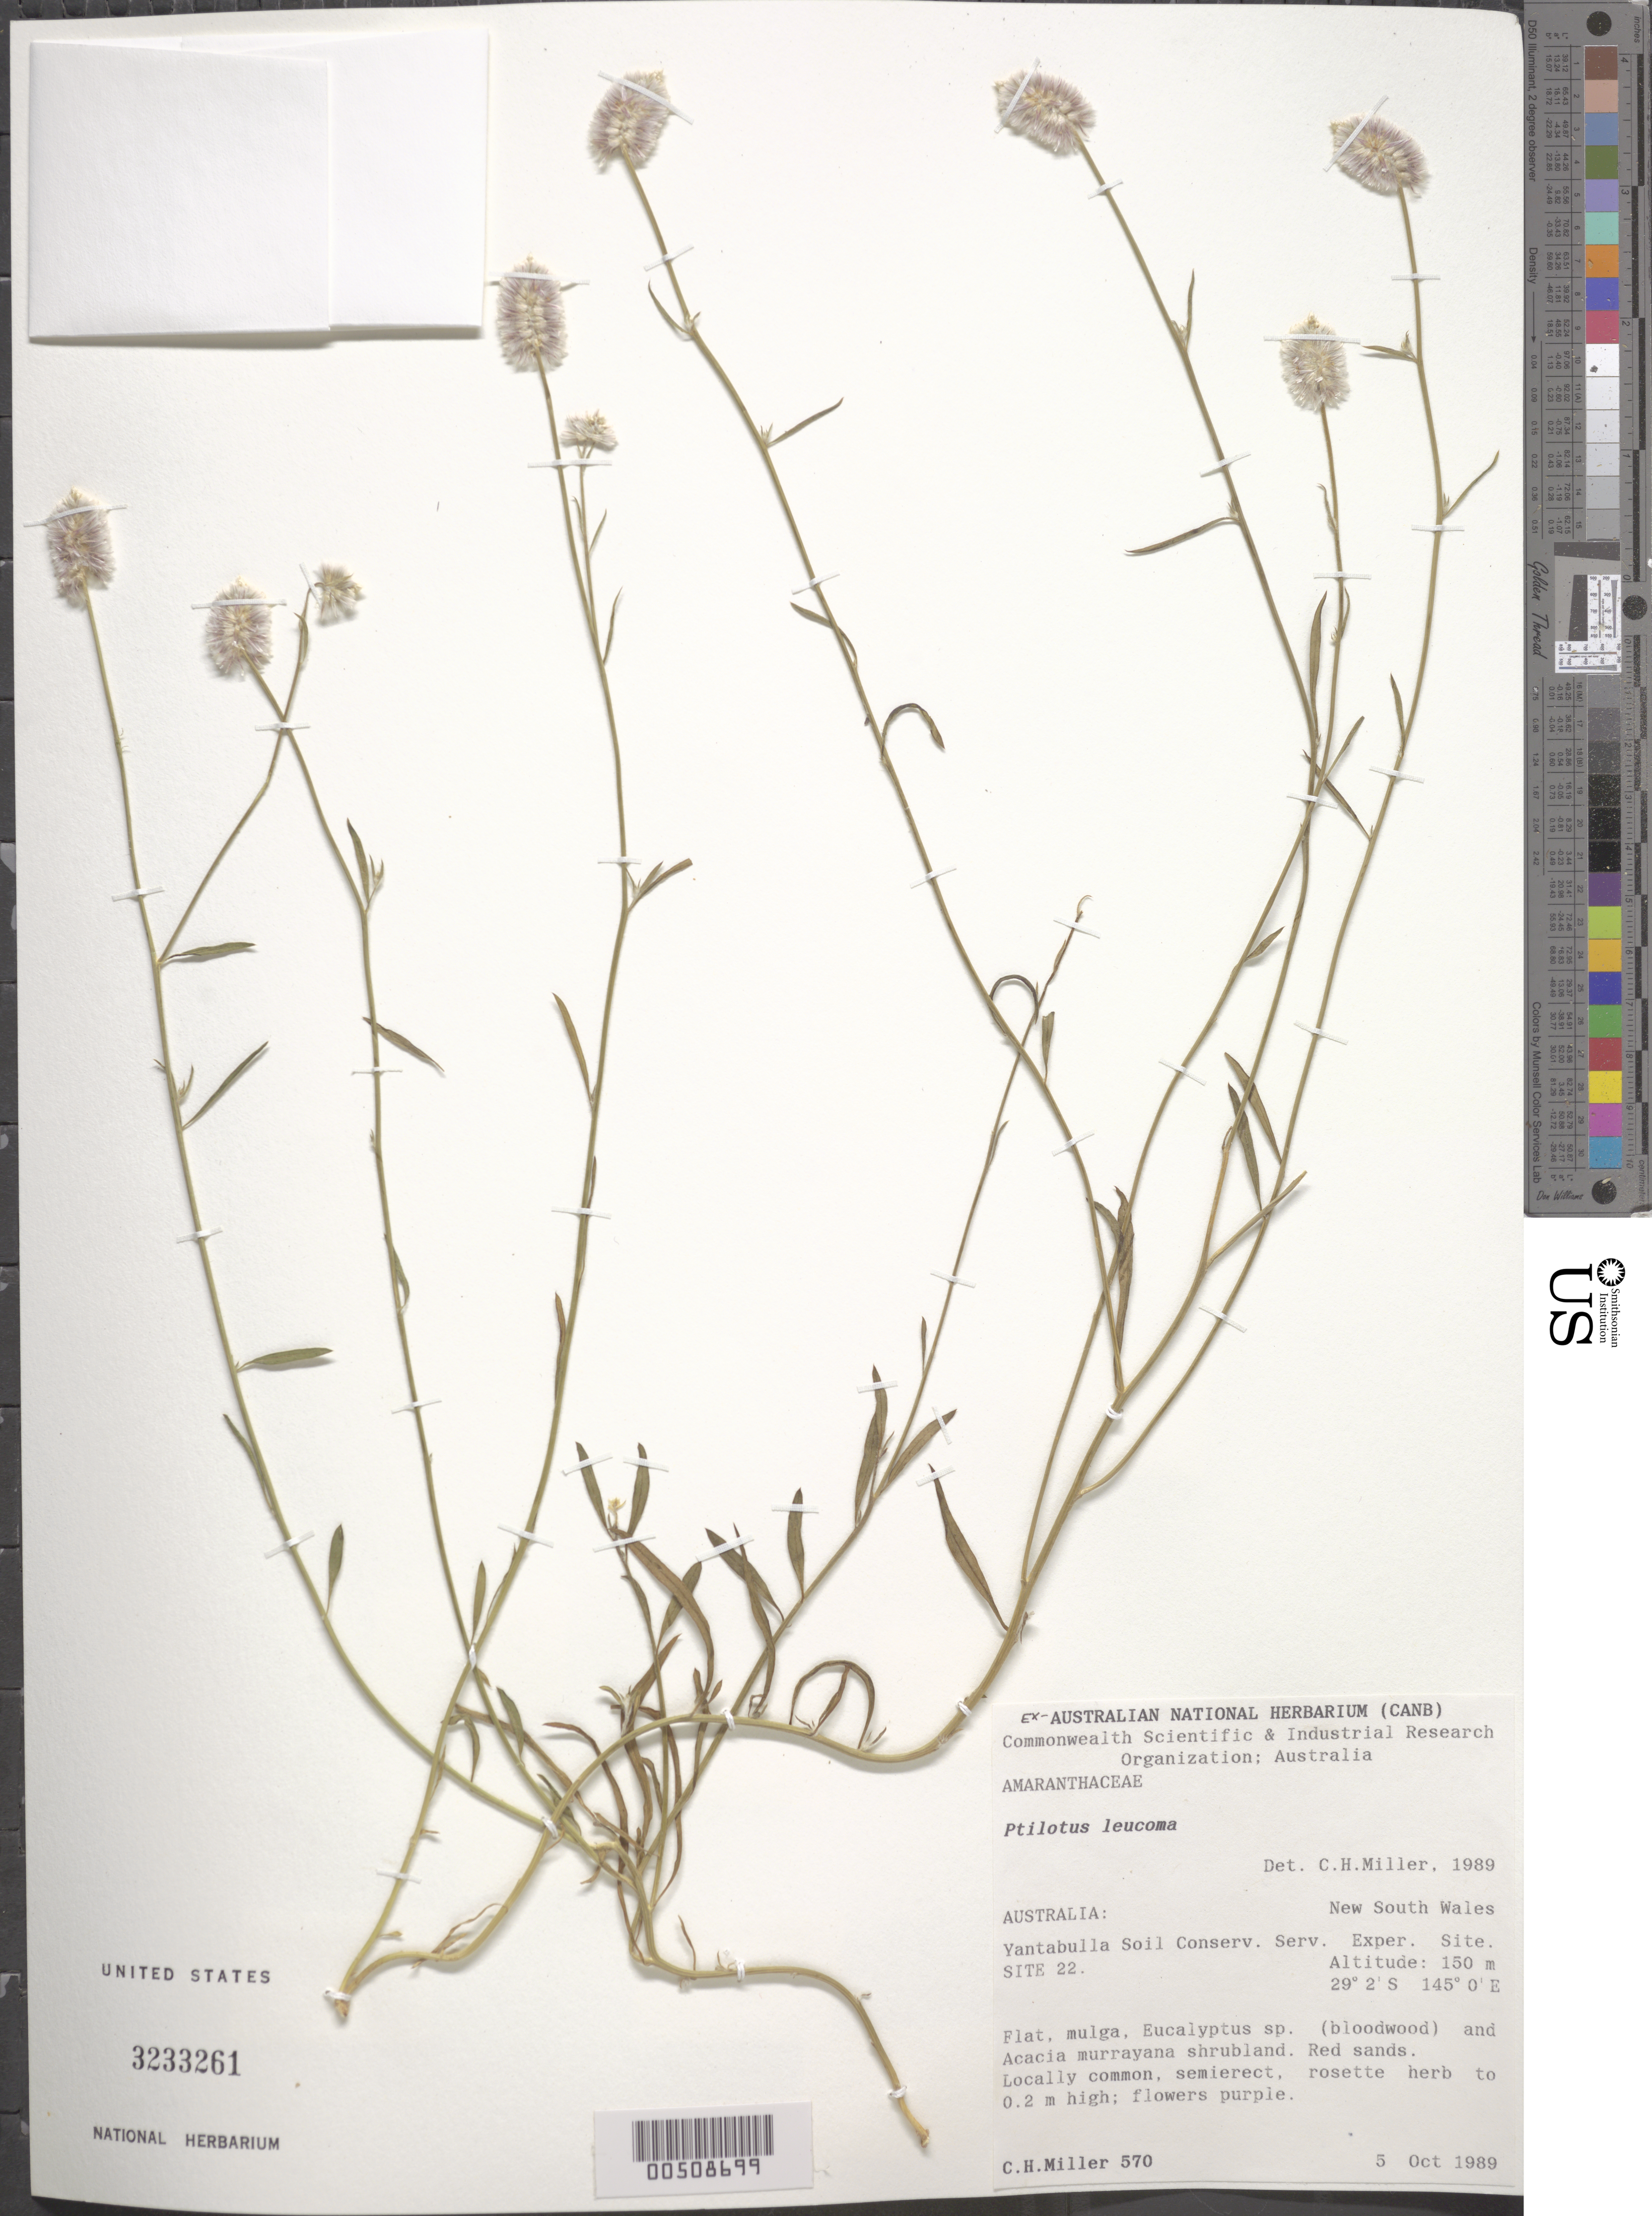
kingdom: Plantae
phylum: Tracheophyta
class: Magnoliopsida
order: Caryophyllales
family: Amaranthaceae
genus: Ptilotus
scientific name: Ptilotus leucocoma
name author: (Moq.) F. Muell.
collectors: C. H. Miller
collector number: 570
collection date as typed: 05 Oct 1989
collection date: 1989-10-05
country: Australia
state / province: New South Wales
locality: Yantabula soil conserv. serv. exper. site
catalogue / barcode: US 3233261